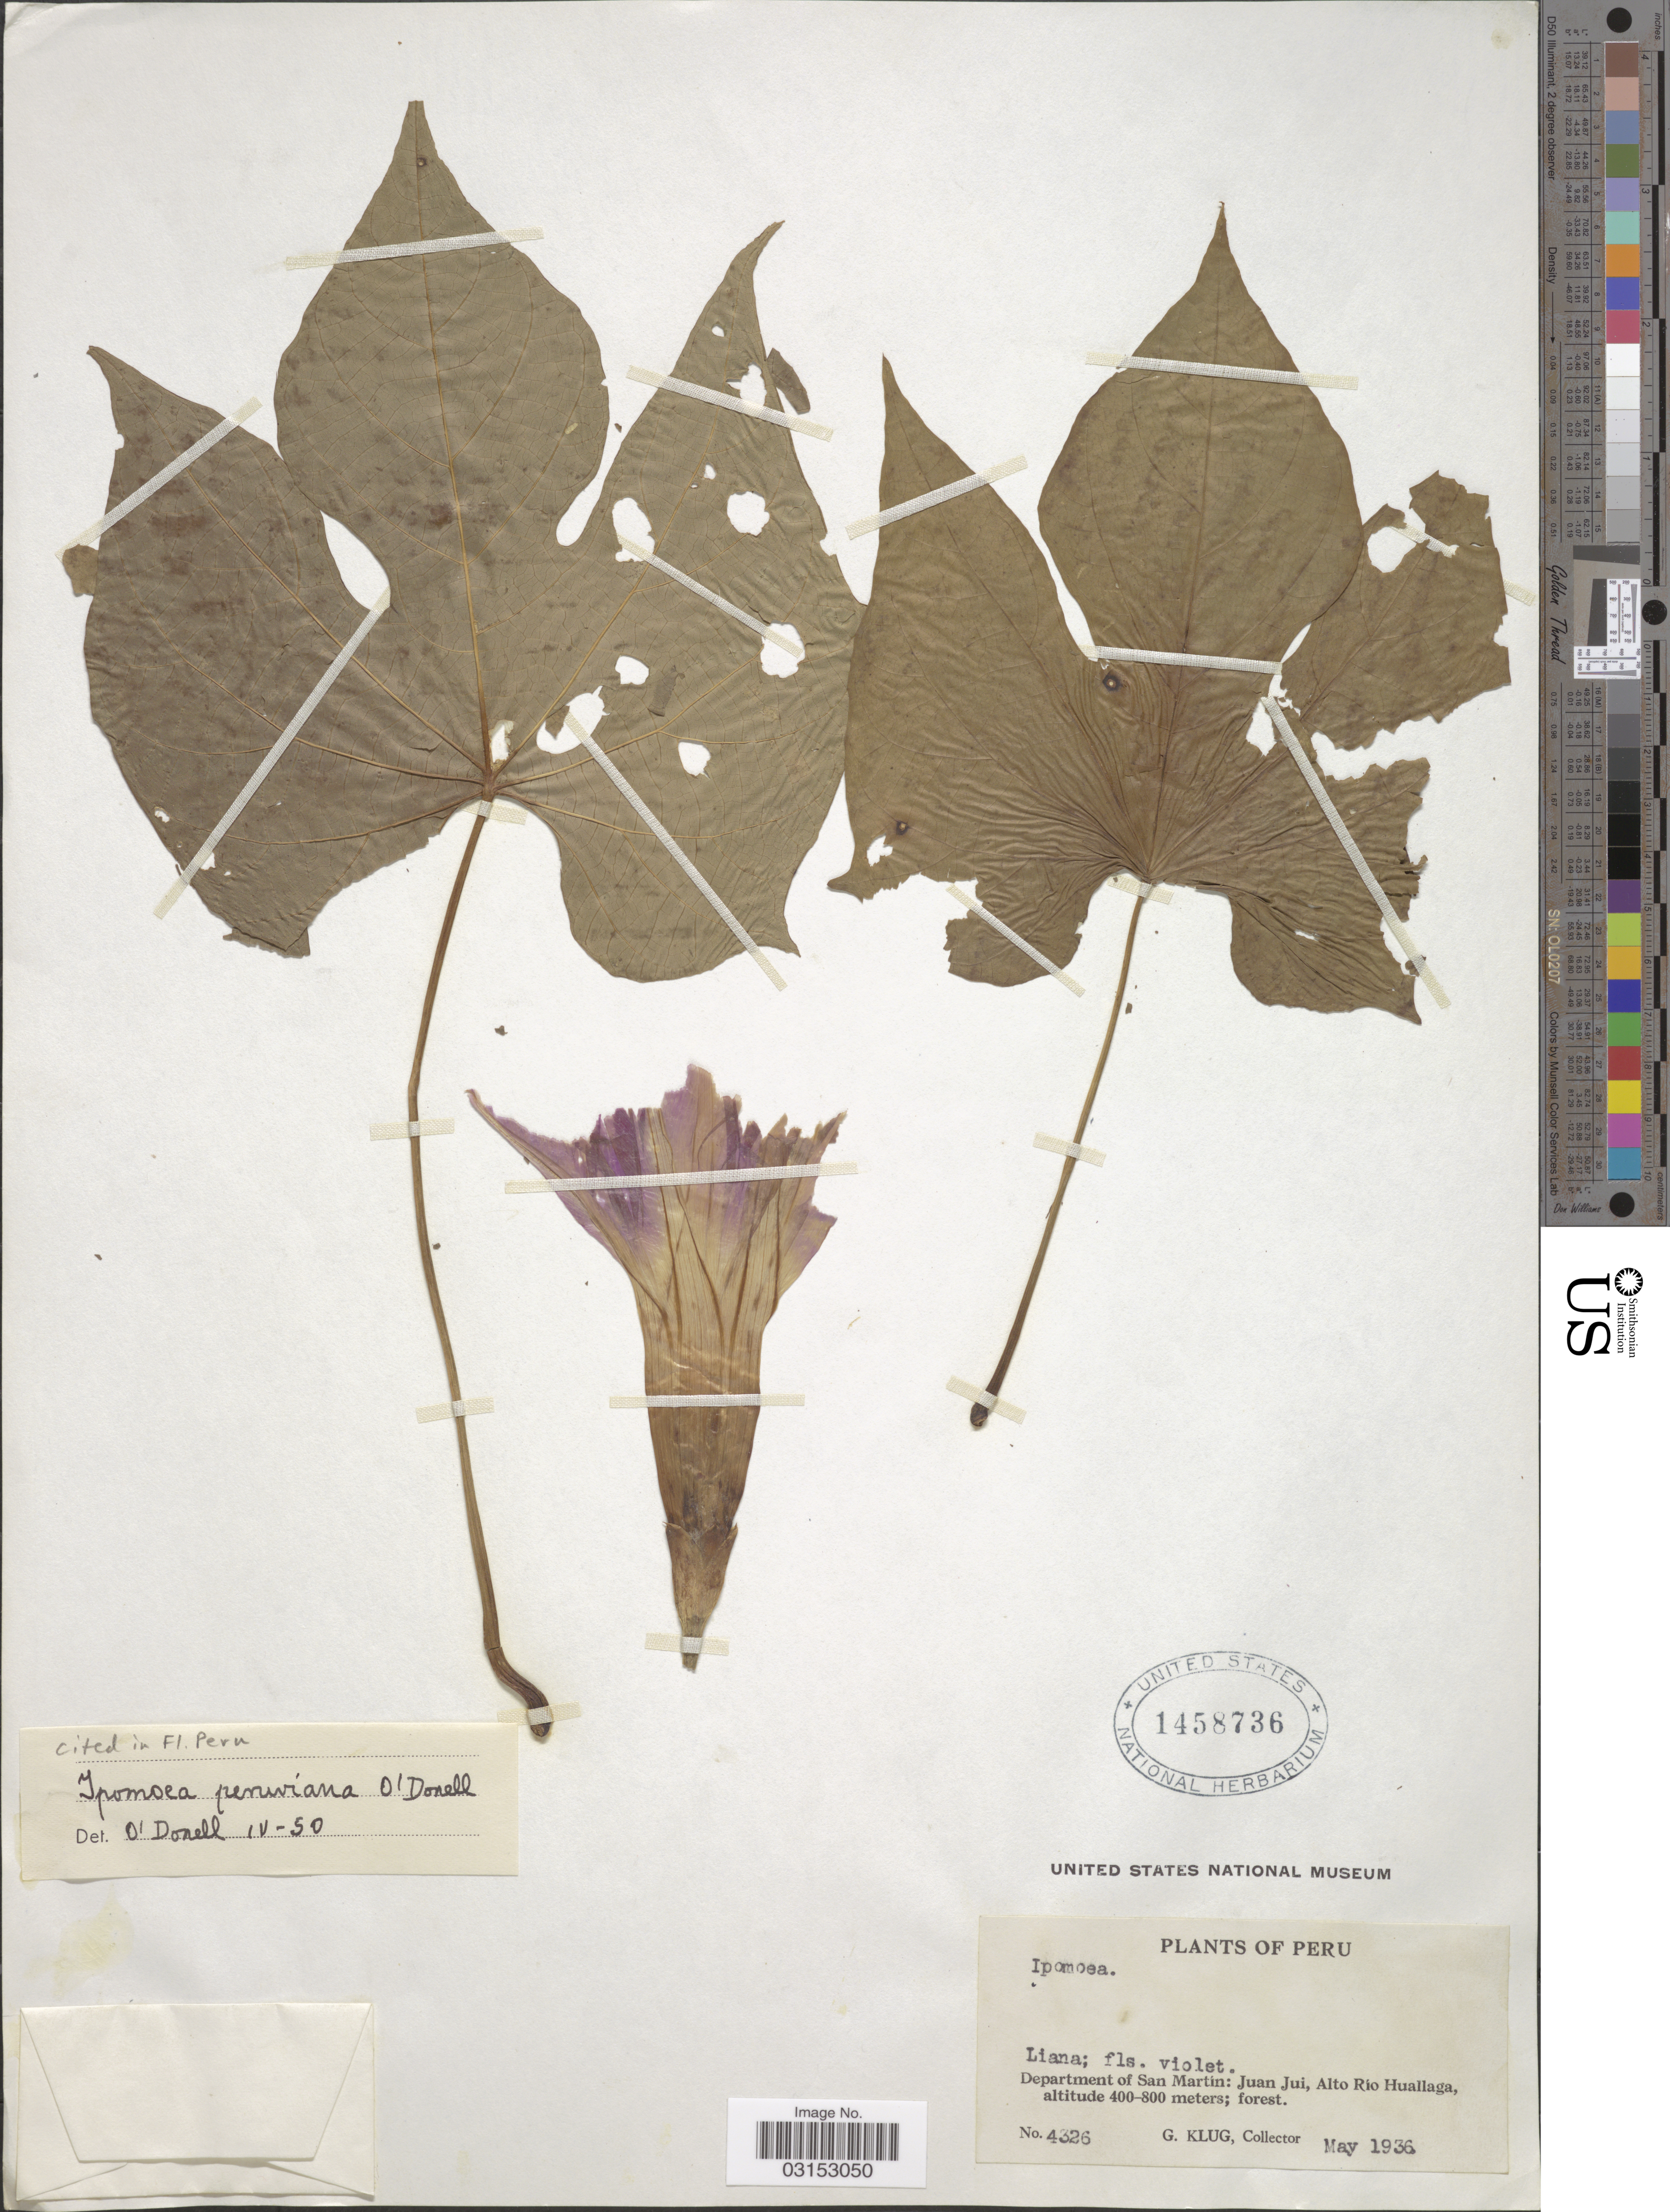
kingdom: Plantae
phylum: Tracheophyta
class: Magnoliopsida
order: Solanales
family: Convolvulaceae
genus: Ipomoea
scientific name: Ipomoea peruviana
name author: O'Donell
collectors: G. Klug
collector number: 4326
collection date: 1936-05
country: Peru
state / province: San Martín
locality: Department of San Martin: Juan Jui, Alto Rio Huallaga.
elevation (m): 400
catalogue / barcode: US 1458736